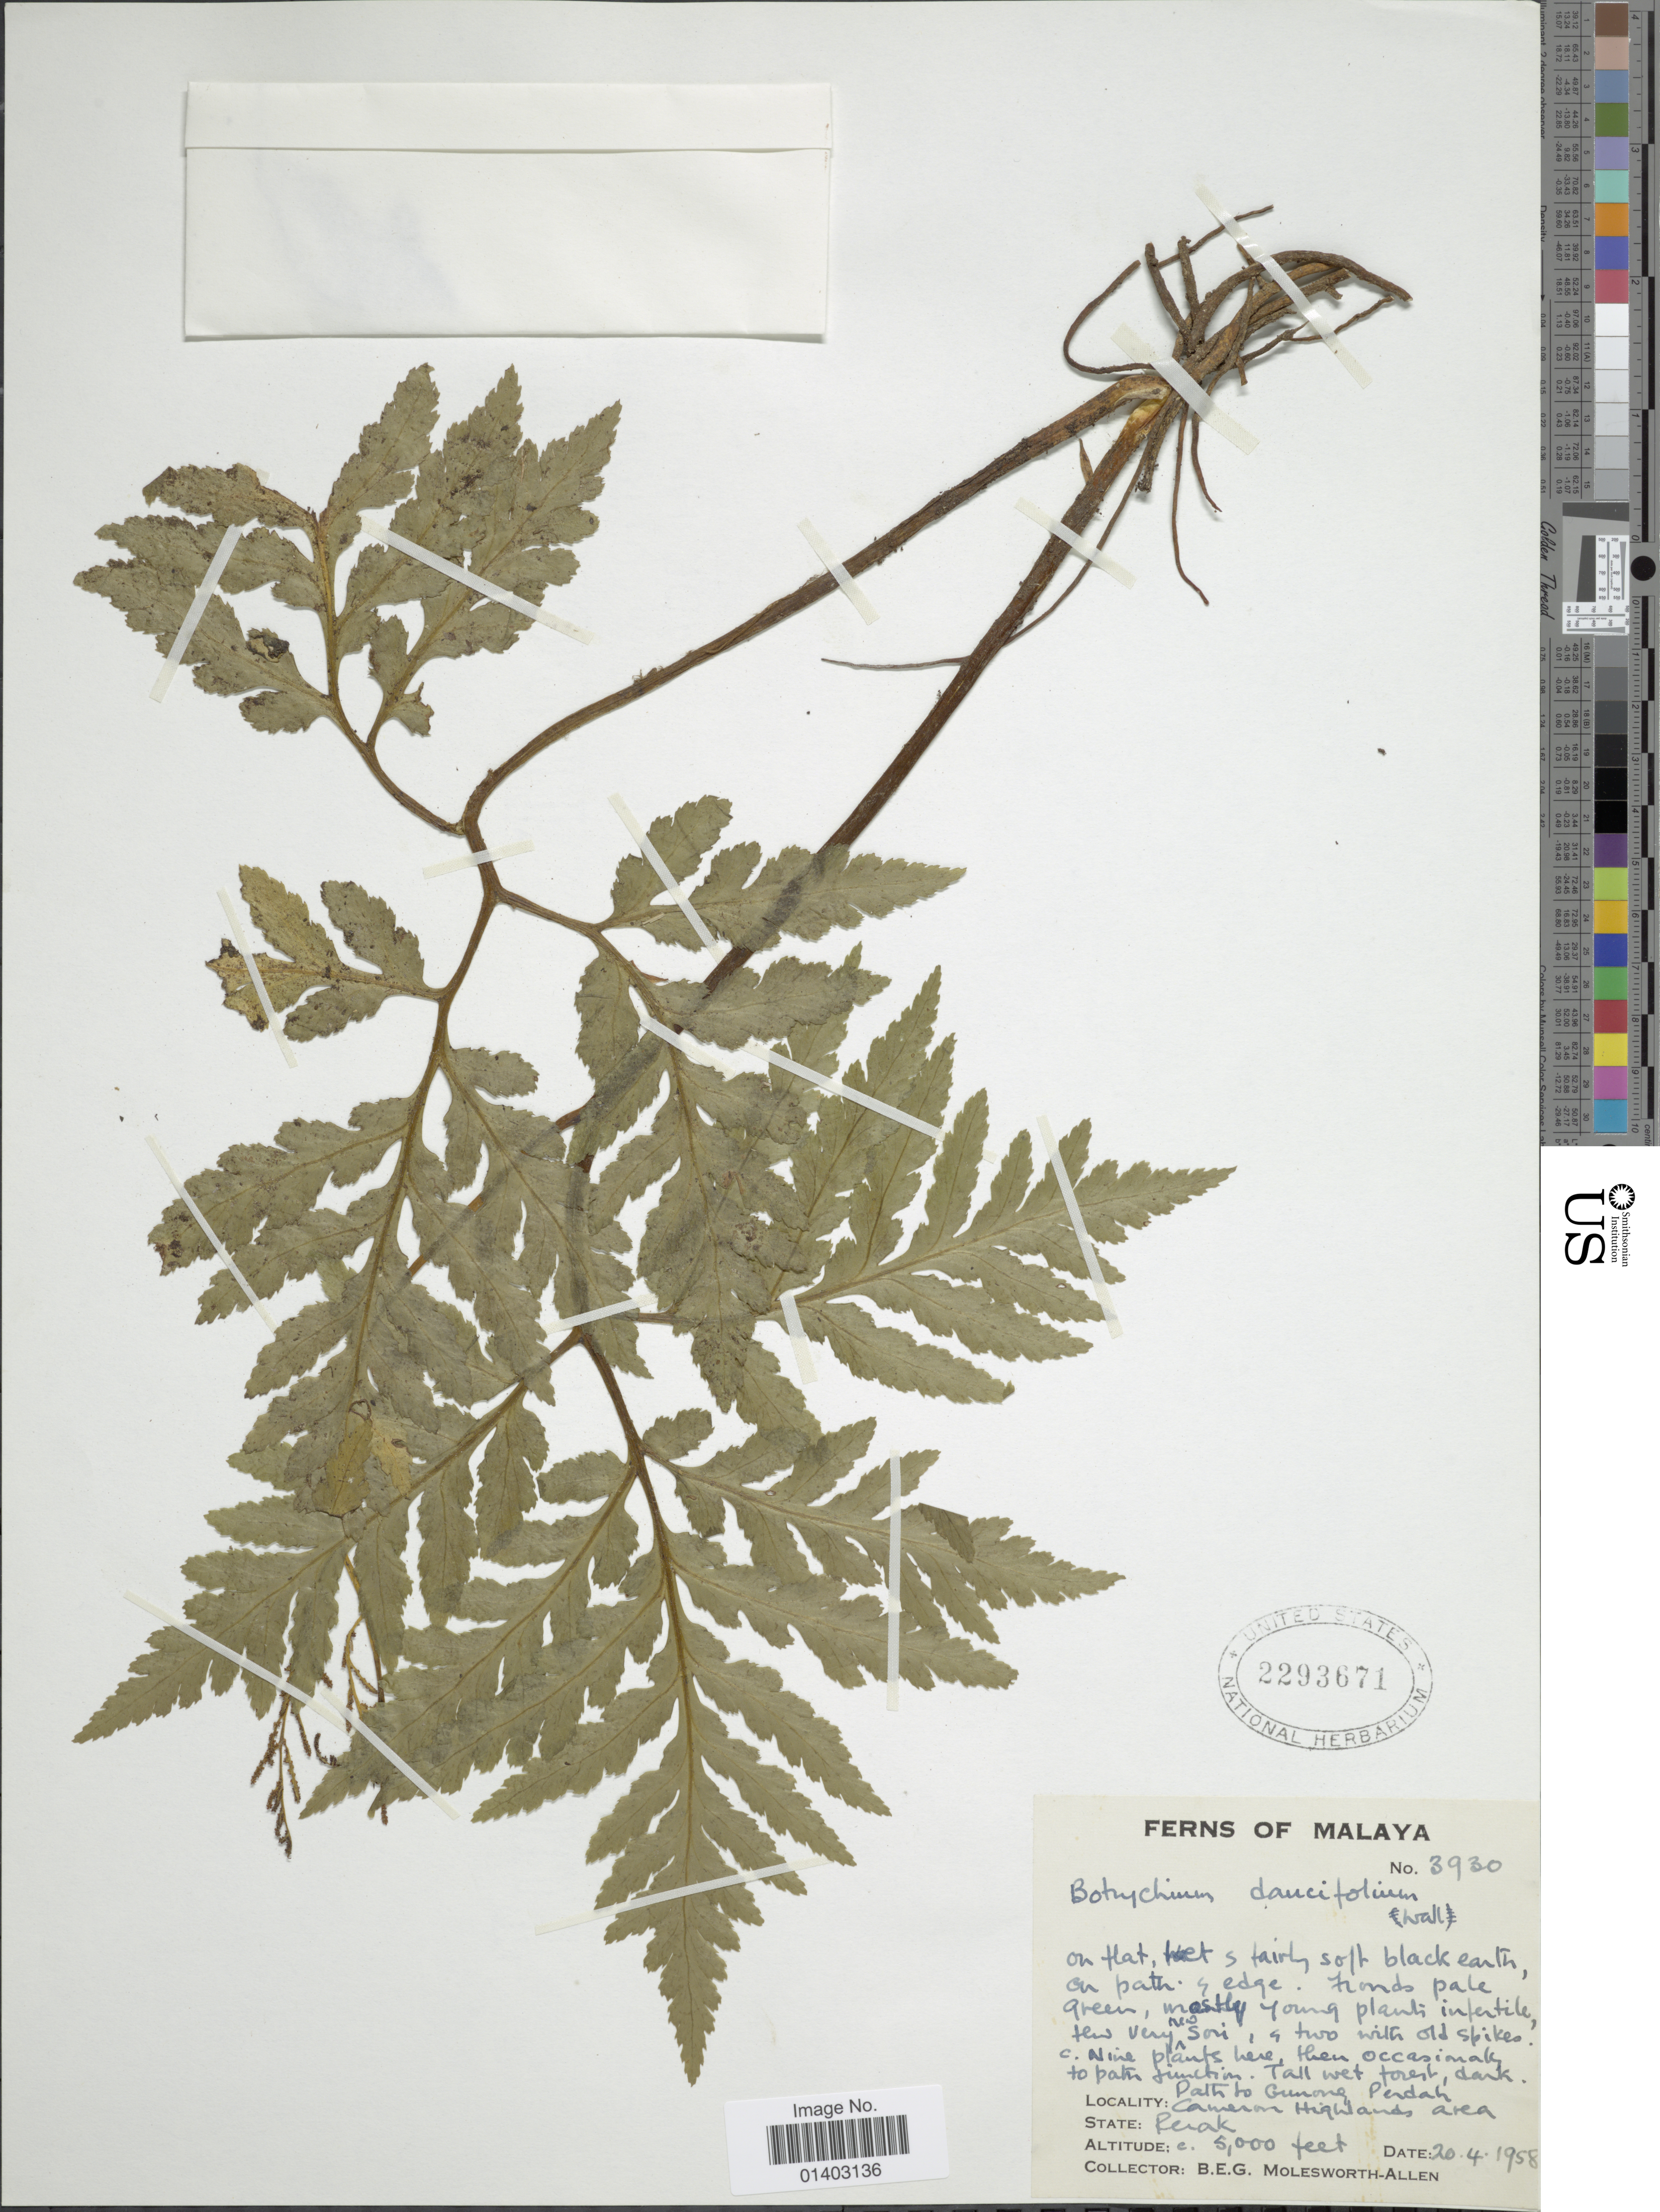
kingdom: Plantae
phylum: Tracheophyta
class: Polypodiopsida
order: Ophioglossales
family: Ophioglossaceae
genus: Botrychium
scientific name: Botrychium daucifolium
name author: (Wall.) Hook. & Grev.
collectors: B. E. G. Molesworth-Allen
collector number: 3930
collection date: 1958-04-20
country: Malaysia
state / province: Perak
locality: Malaya, Path to Gunong Pendah cameron Highlands area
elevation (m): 1524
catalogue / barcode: US 2293671